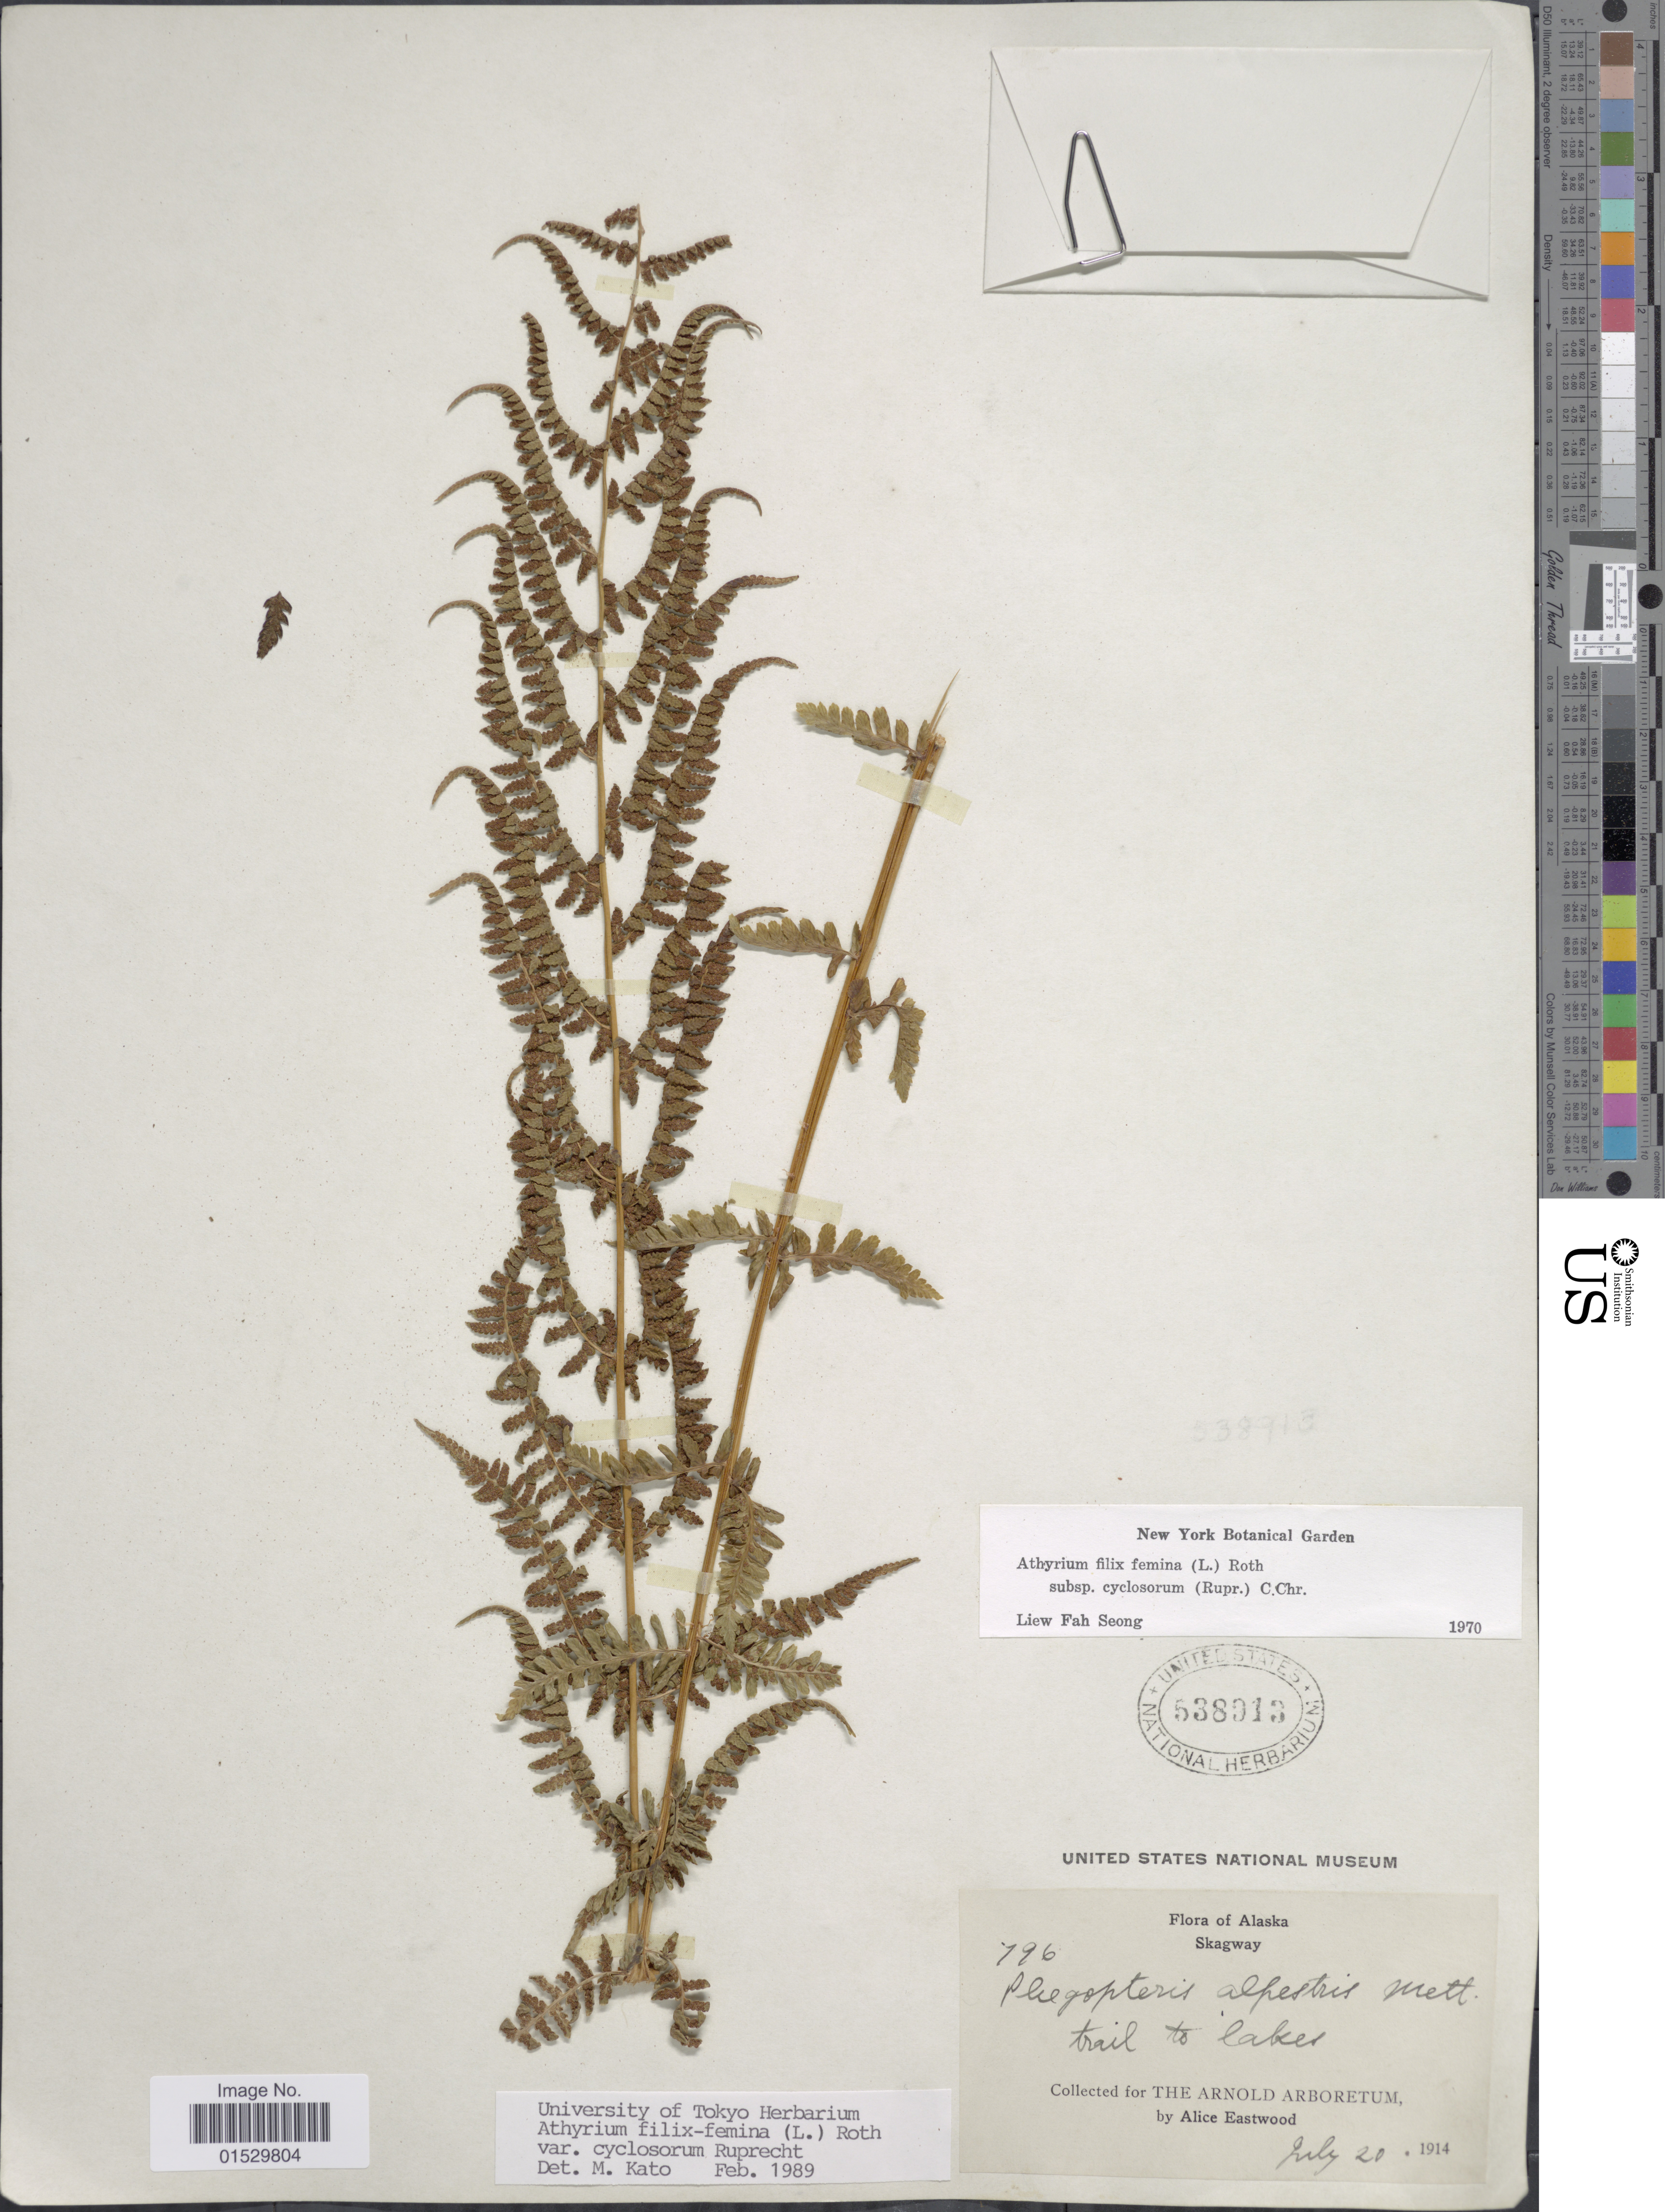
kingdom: Plantae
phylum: Tracheophyta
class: Polypodiopsida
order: Polypodiales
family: Athyriaceae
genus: Athyrium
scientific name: Athyrium filix-femina subsp. cyclosorum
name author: (Rupr.) C. Chr.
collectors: A. Eastwood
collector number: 796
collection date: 1914-07-20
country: United States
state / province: Alaska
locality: Skagway, trail to lakes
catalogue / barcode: US 538913